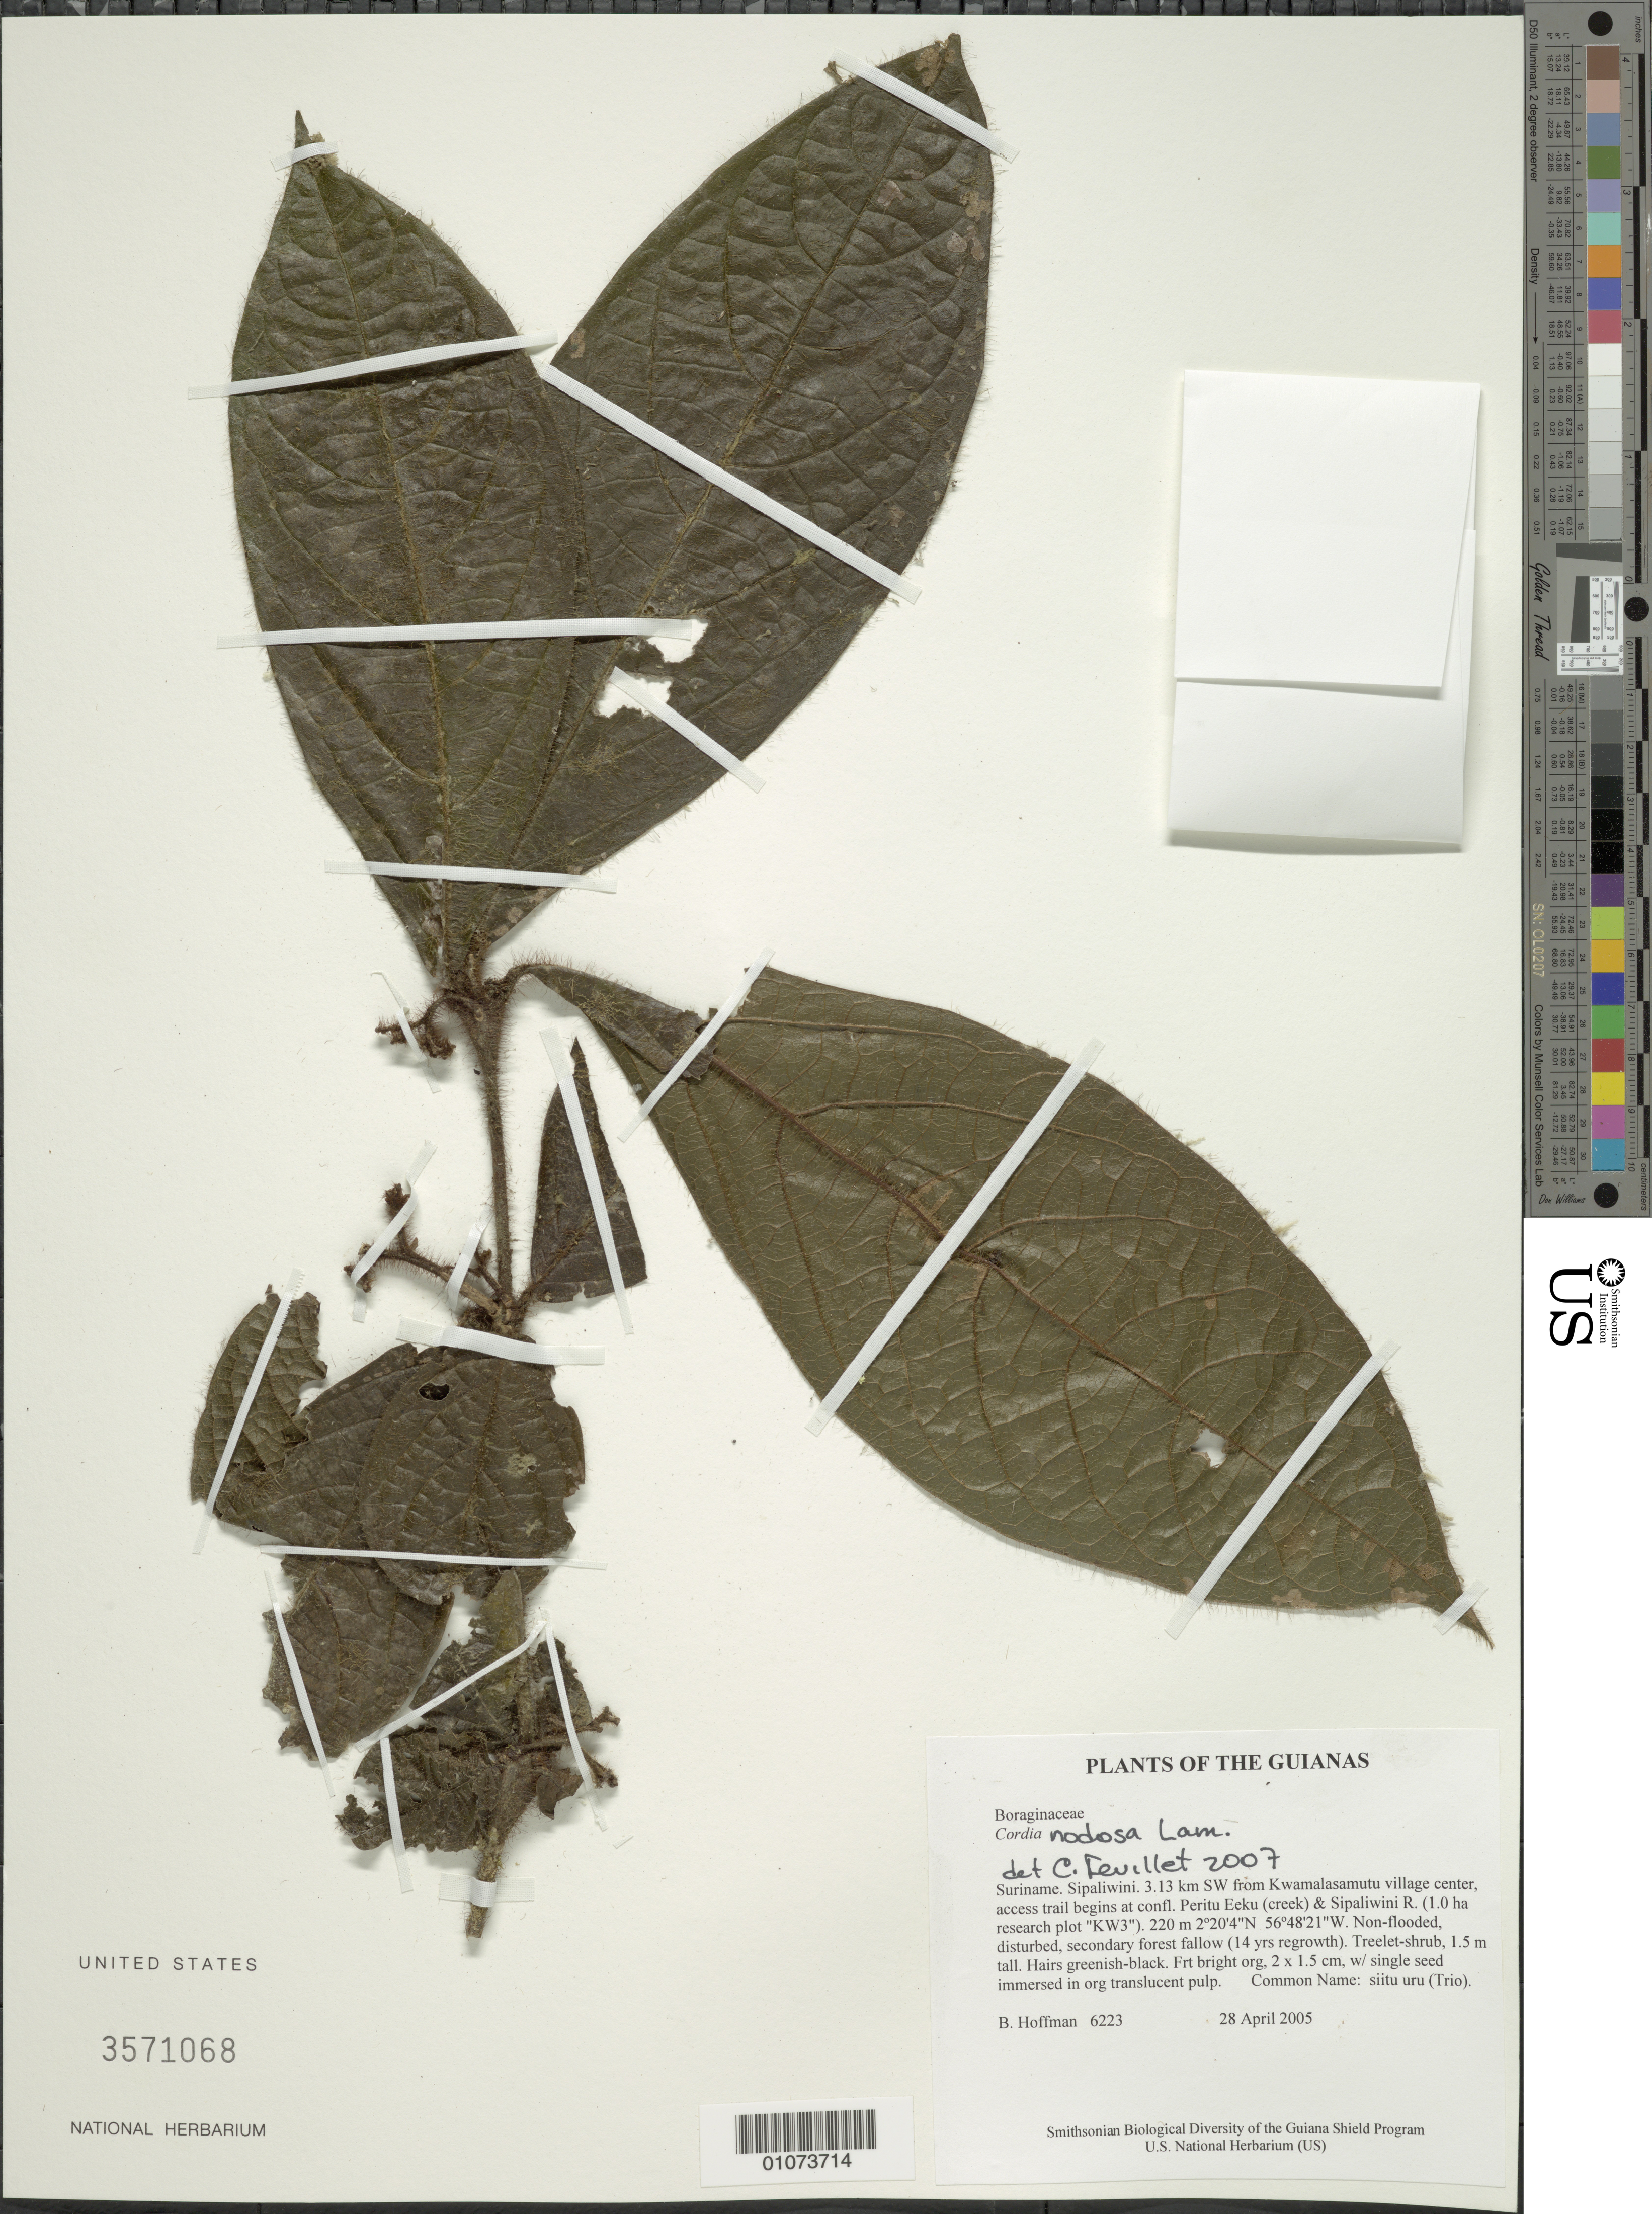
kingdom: Plantae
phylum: Tracheophyta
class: Magnoliopsida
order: Boraginales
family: Cordiaceae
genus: Cordia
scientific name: Cordia nodosa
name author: Lam.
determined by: Feuillet, C.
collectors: B. Hoffman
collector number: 6223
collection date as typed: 28 April 2005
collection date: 2005-04-28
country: Suriname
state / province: Sipaliwini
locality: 3.13 km SW from Kwamalasamutu village center, access trail begins at confl. Peritu Eeku (creek) & Sipaliwini R. (1.0 ha research plot "KW3")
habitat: Non-flooded, disturbed, secondary forest fallow (14 yrs regrowth)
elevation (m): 220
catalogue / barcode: US 3571068